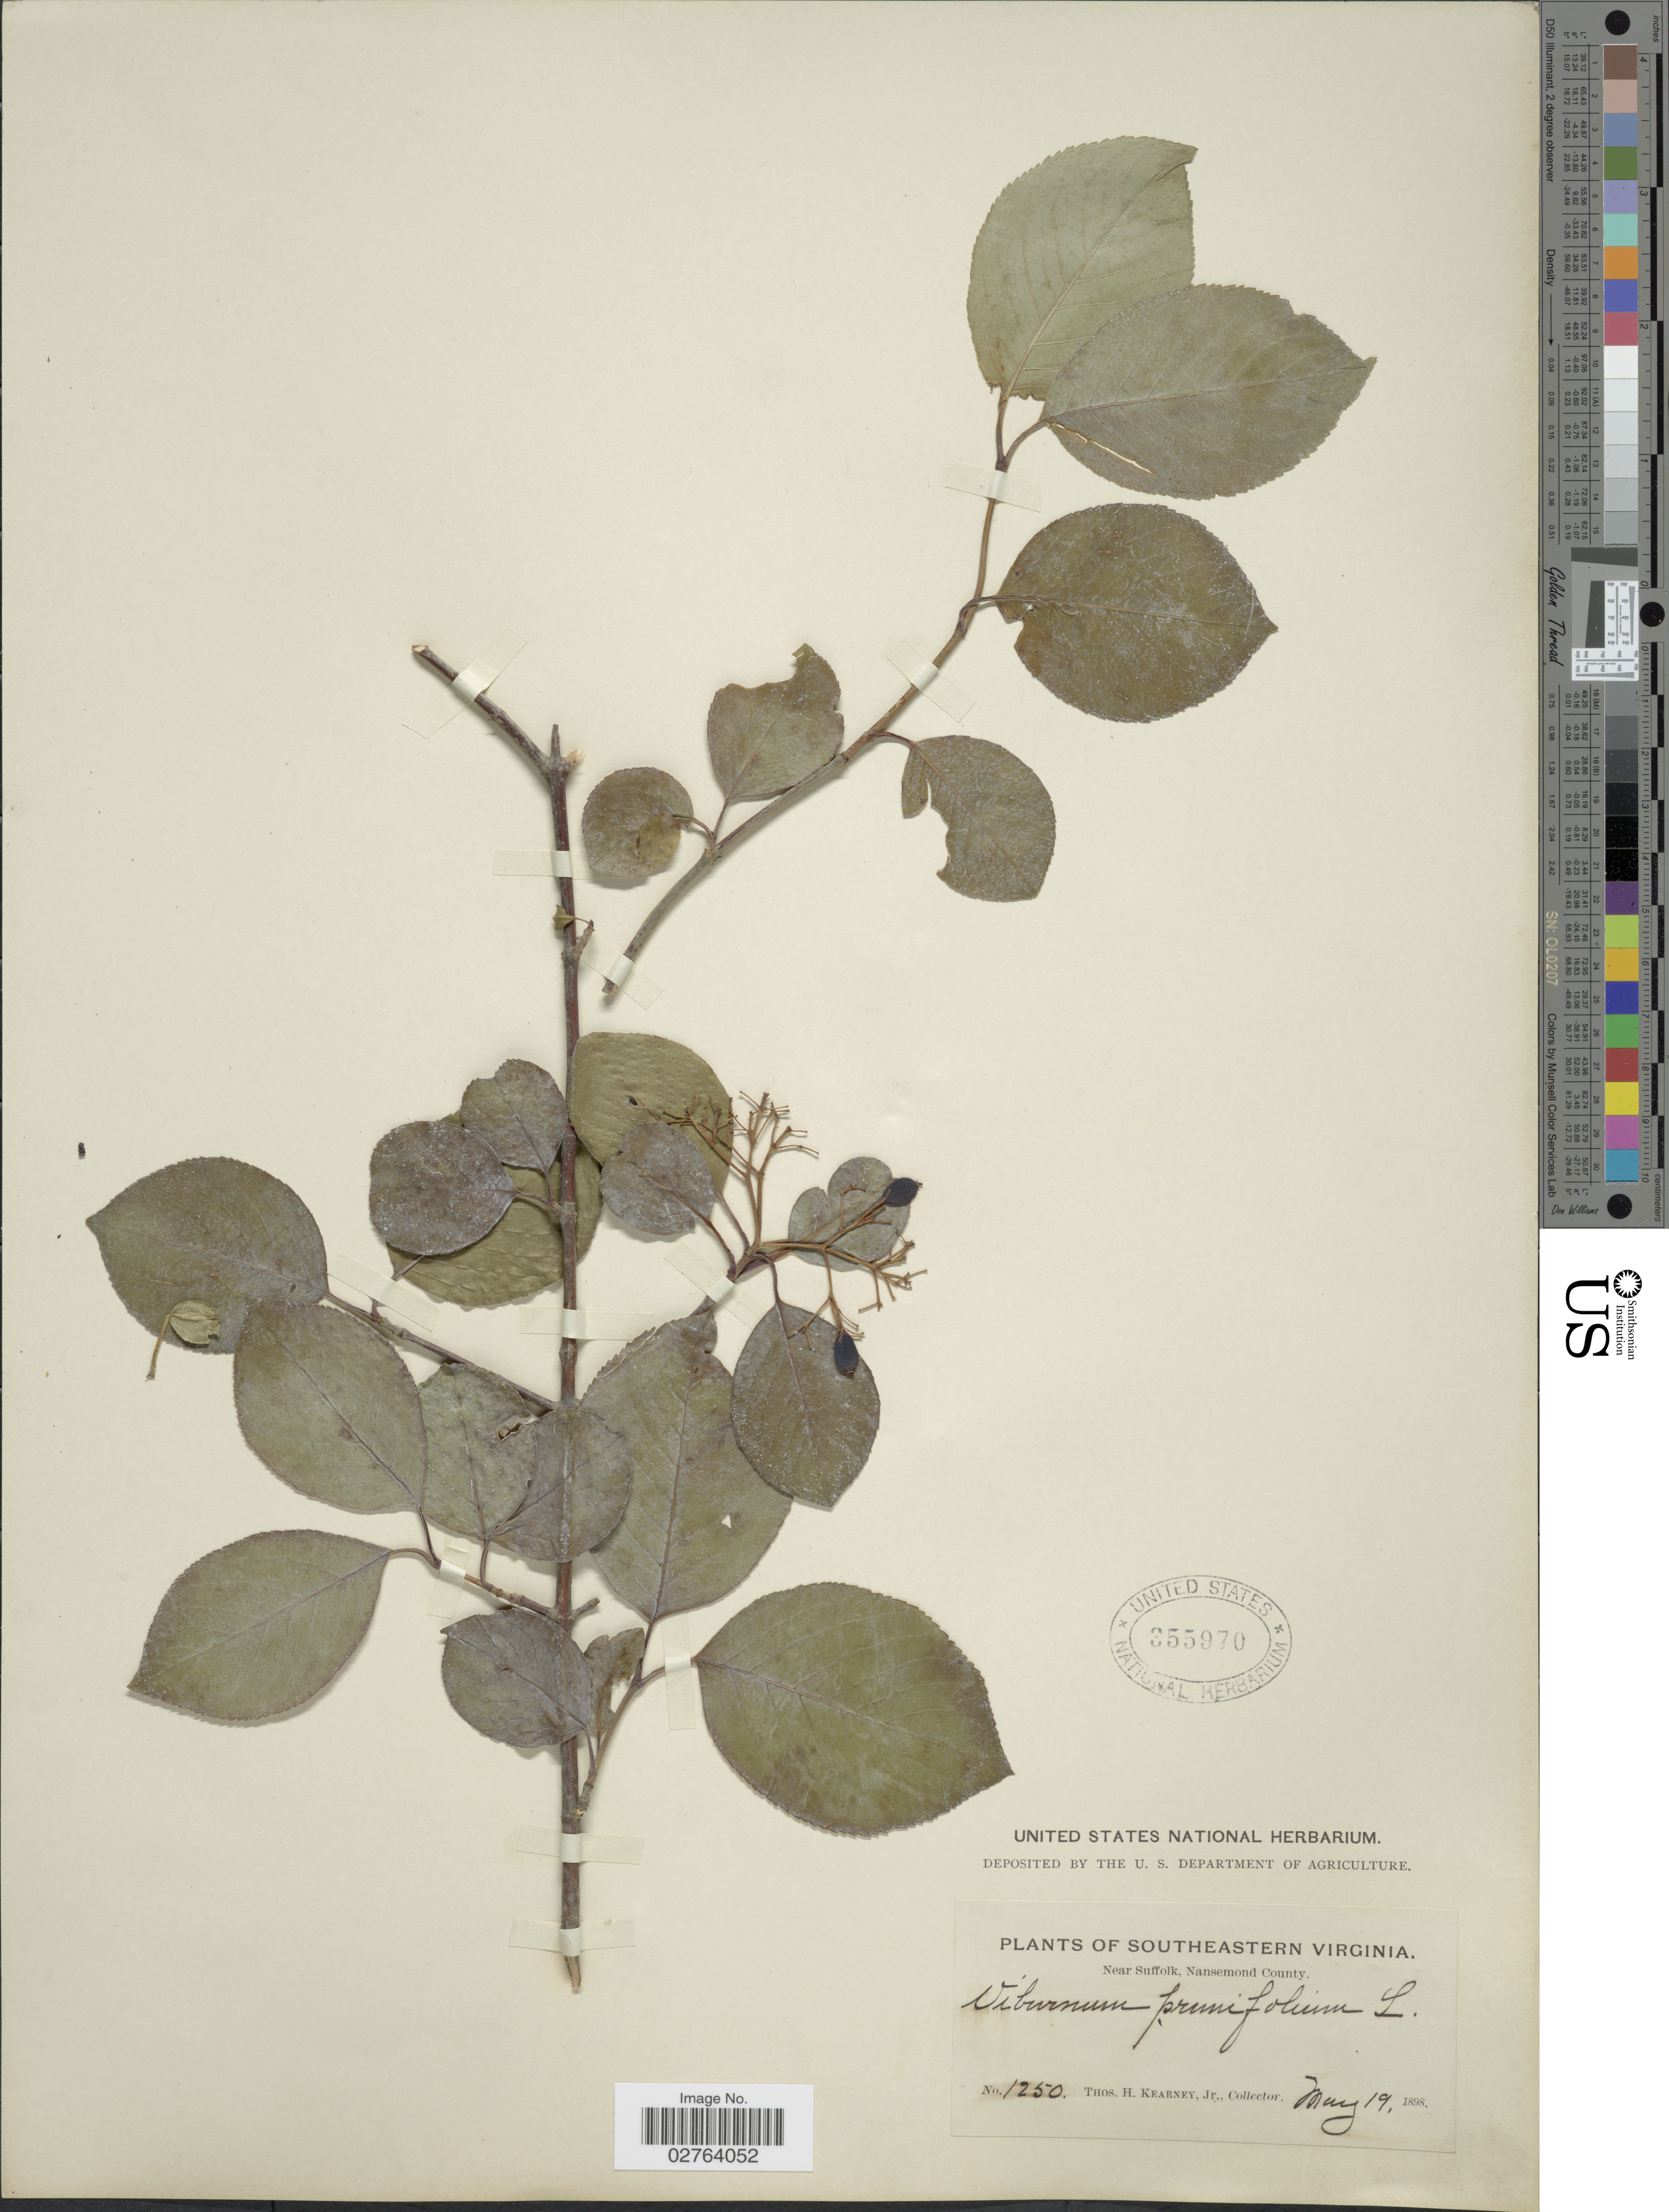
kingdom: Plantae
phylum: Tracheophyta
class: Magnoliopsida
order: Dipsacales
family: Viburnaceae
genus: Viburnum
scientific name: Viburnum prunifolium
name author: L.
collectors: T. H. Kearney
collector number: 1250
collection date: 1898-05-19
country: United States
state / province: Virginia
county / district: City of Suffolk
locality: Southeastern Virginia. Near Suffolk, Nansemond County.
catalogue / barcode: US 355970